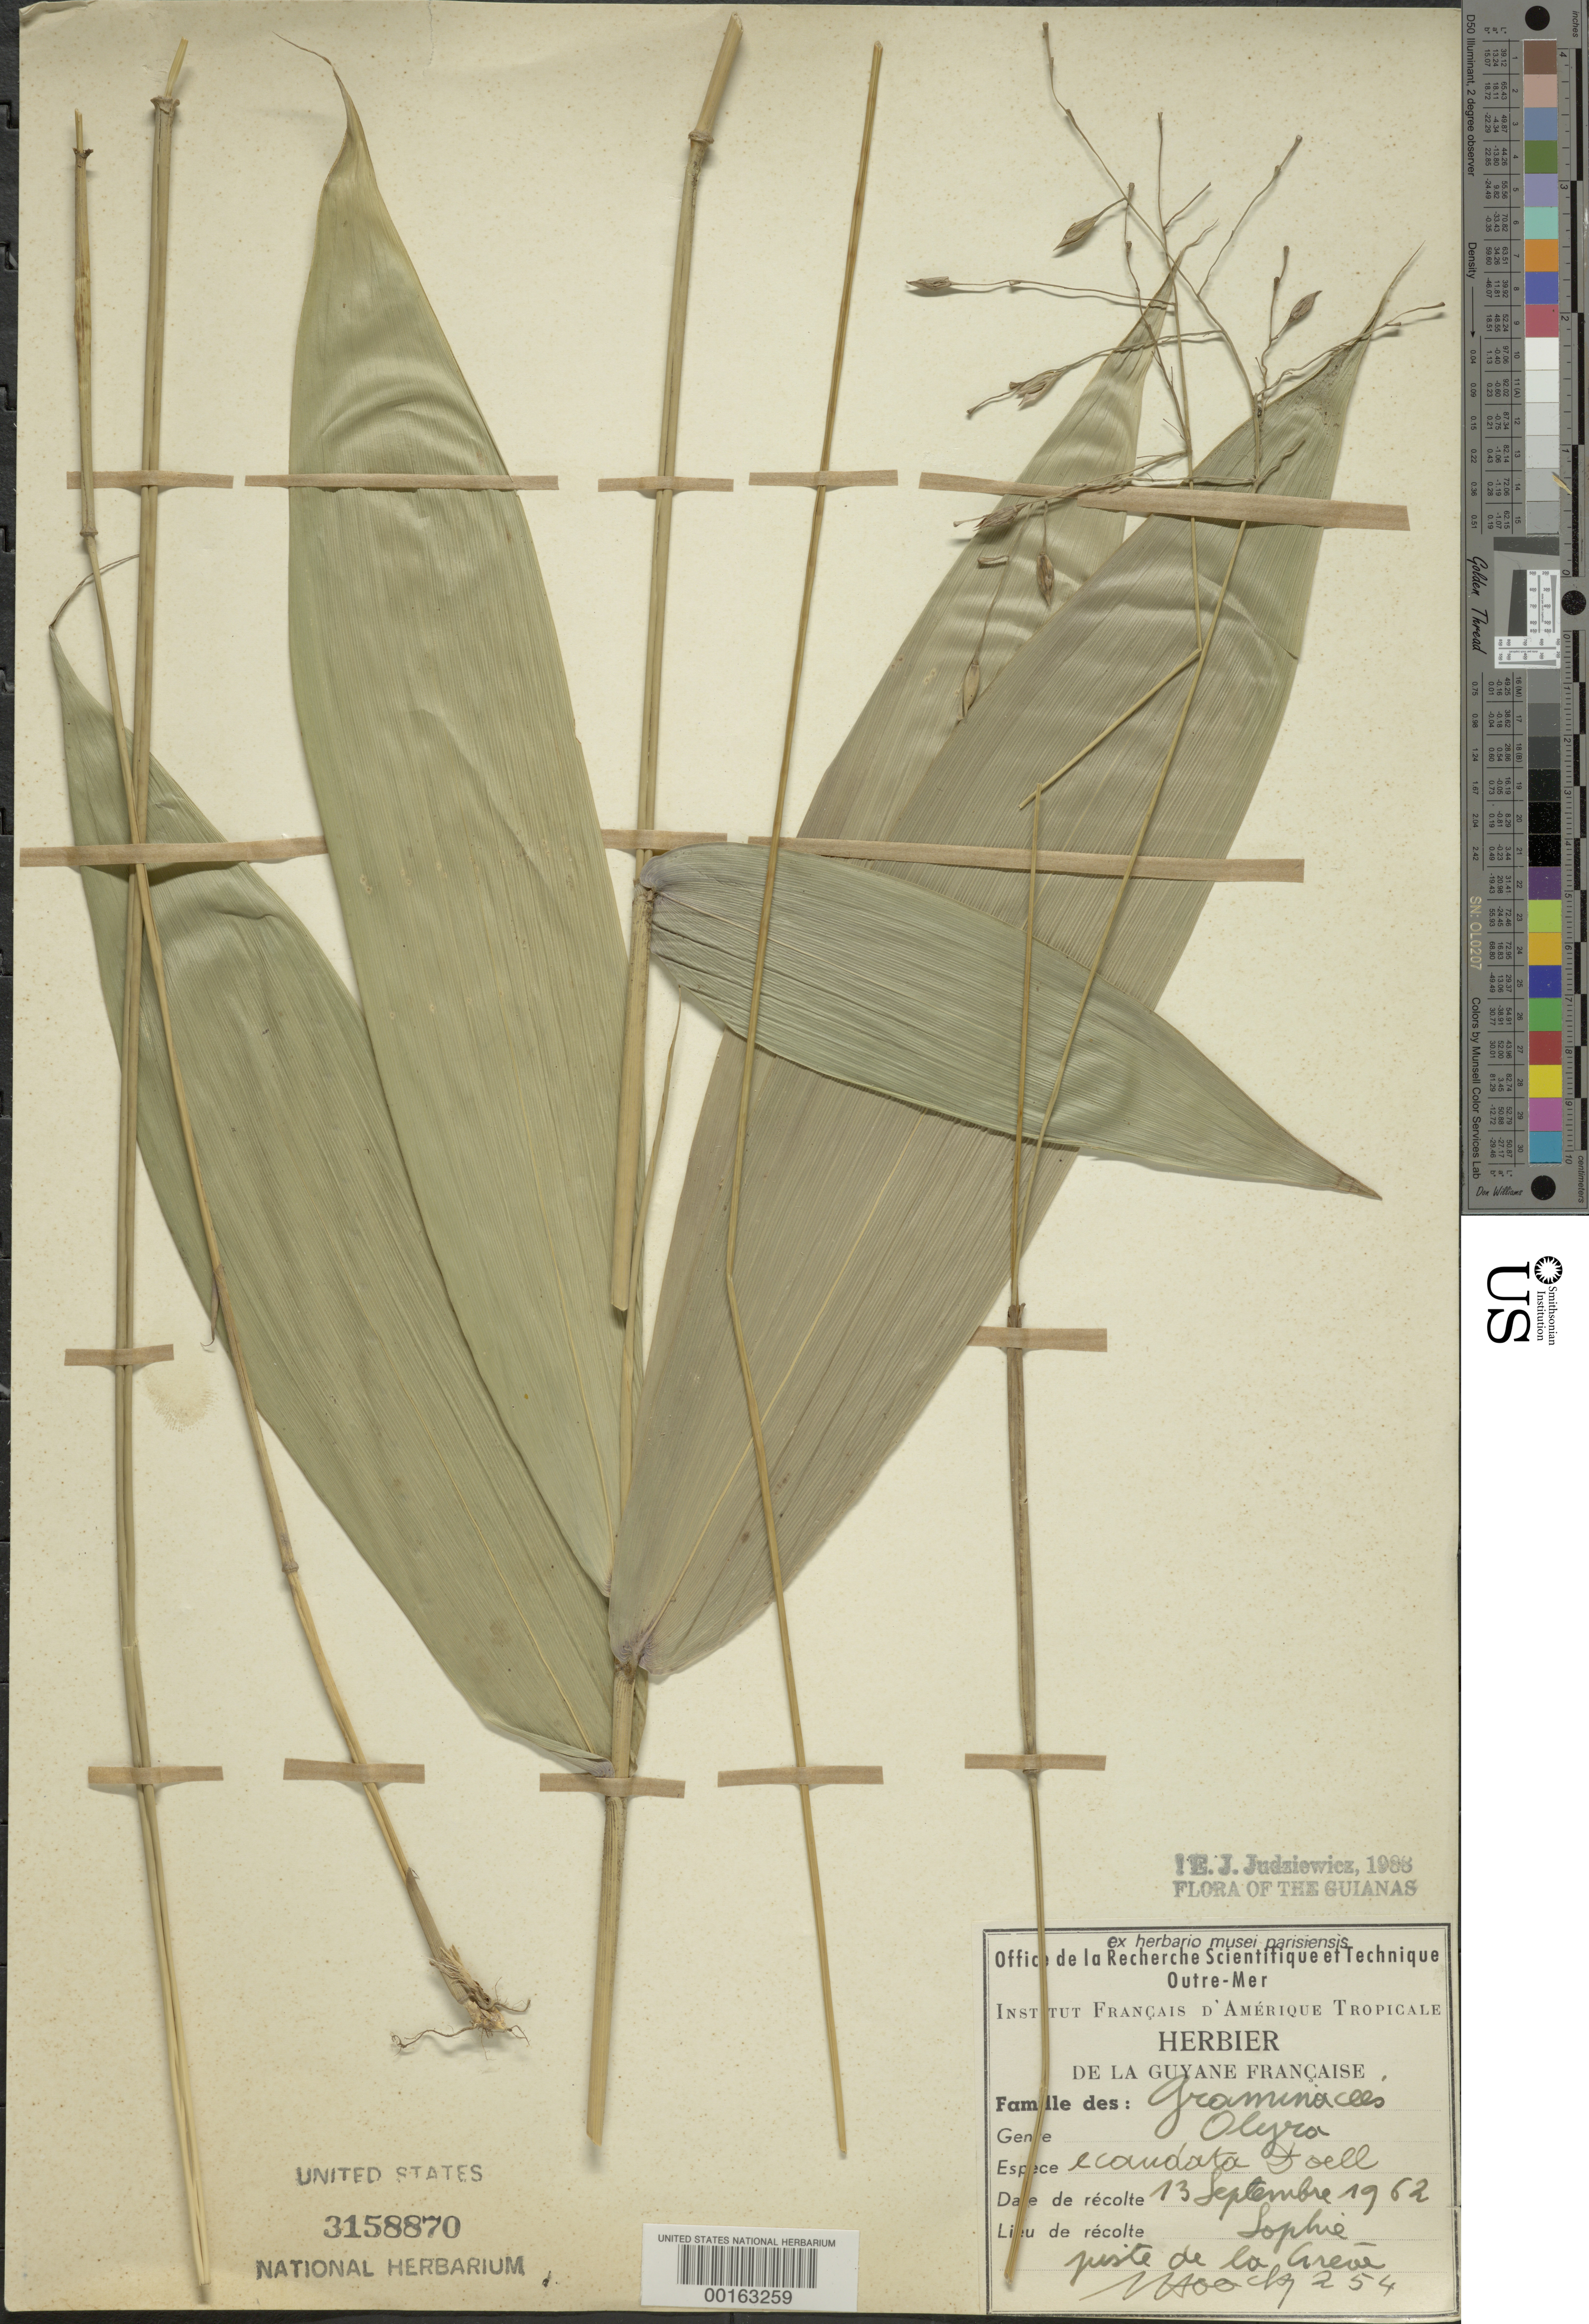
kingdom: Plantae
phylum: Tracheophyta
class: Liliopsida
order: Poales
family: Poaceae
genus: Olyra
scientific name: Olyra ecaudata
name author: Döll in Mart.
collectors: J. Hoock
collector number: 254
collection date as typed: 13 Sep 1962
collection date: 1962-09-13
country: French Guiana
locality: Sophie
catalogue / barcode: US 3158870